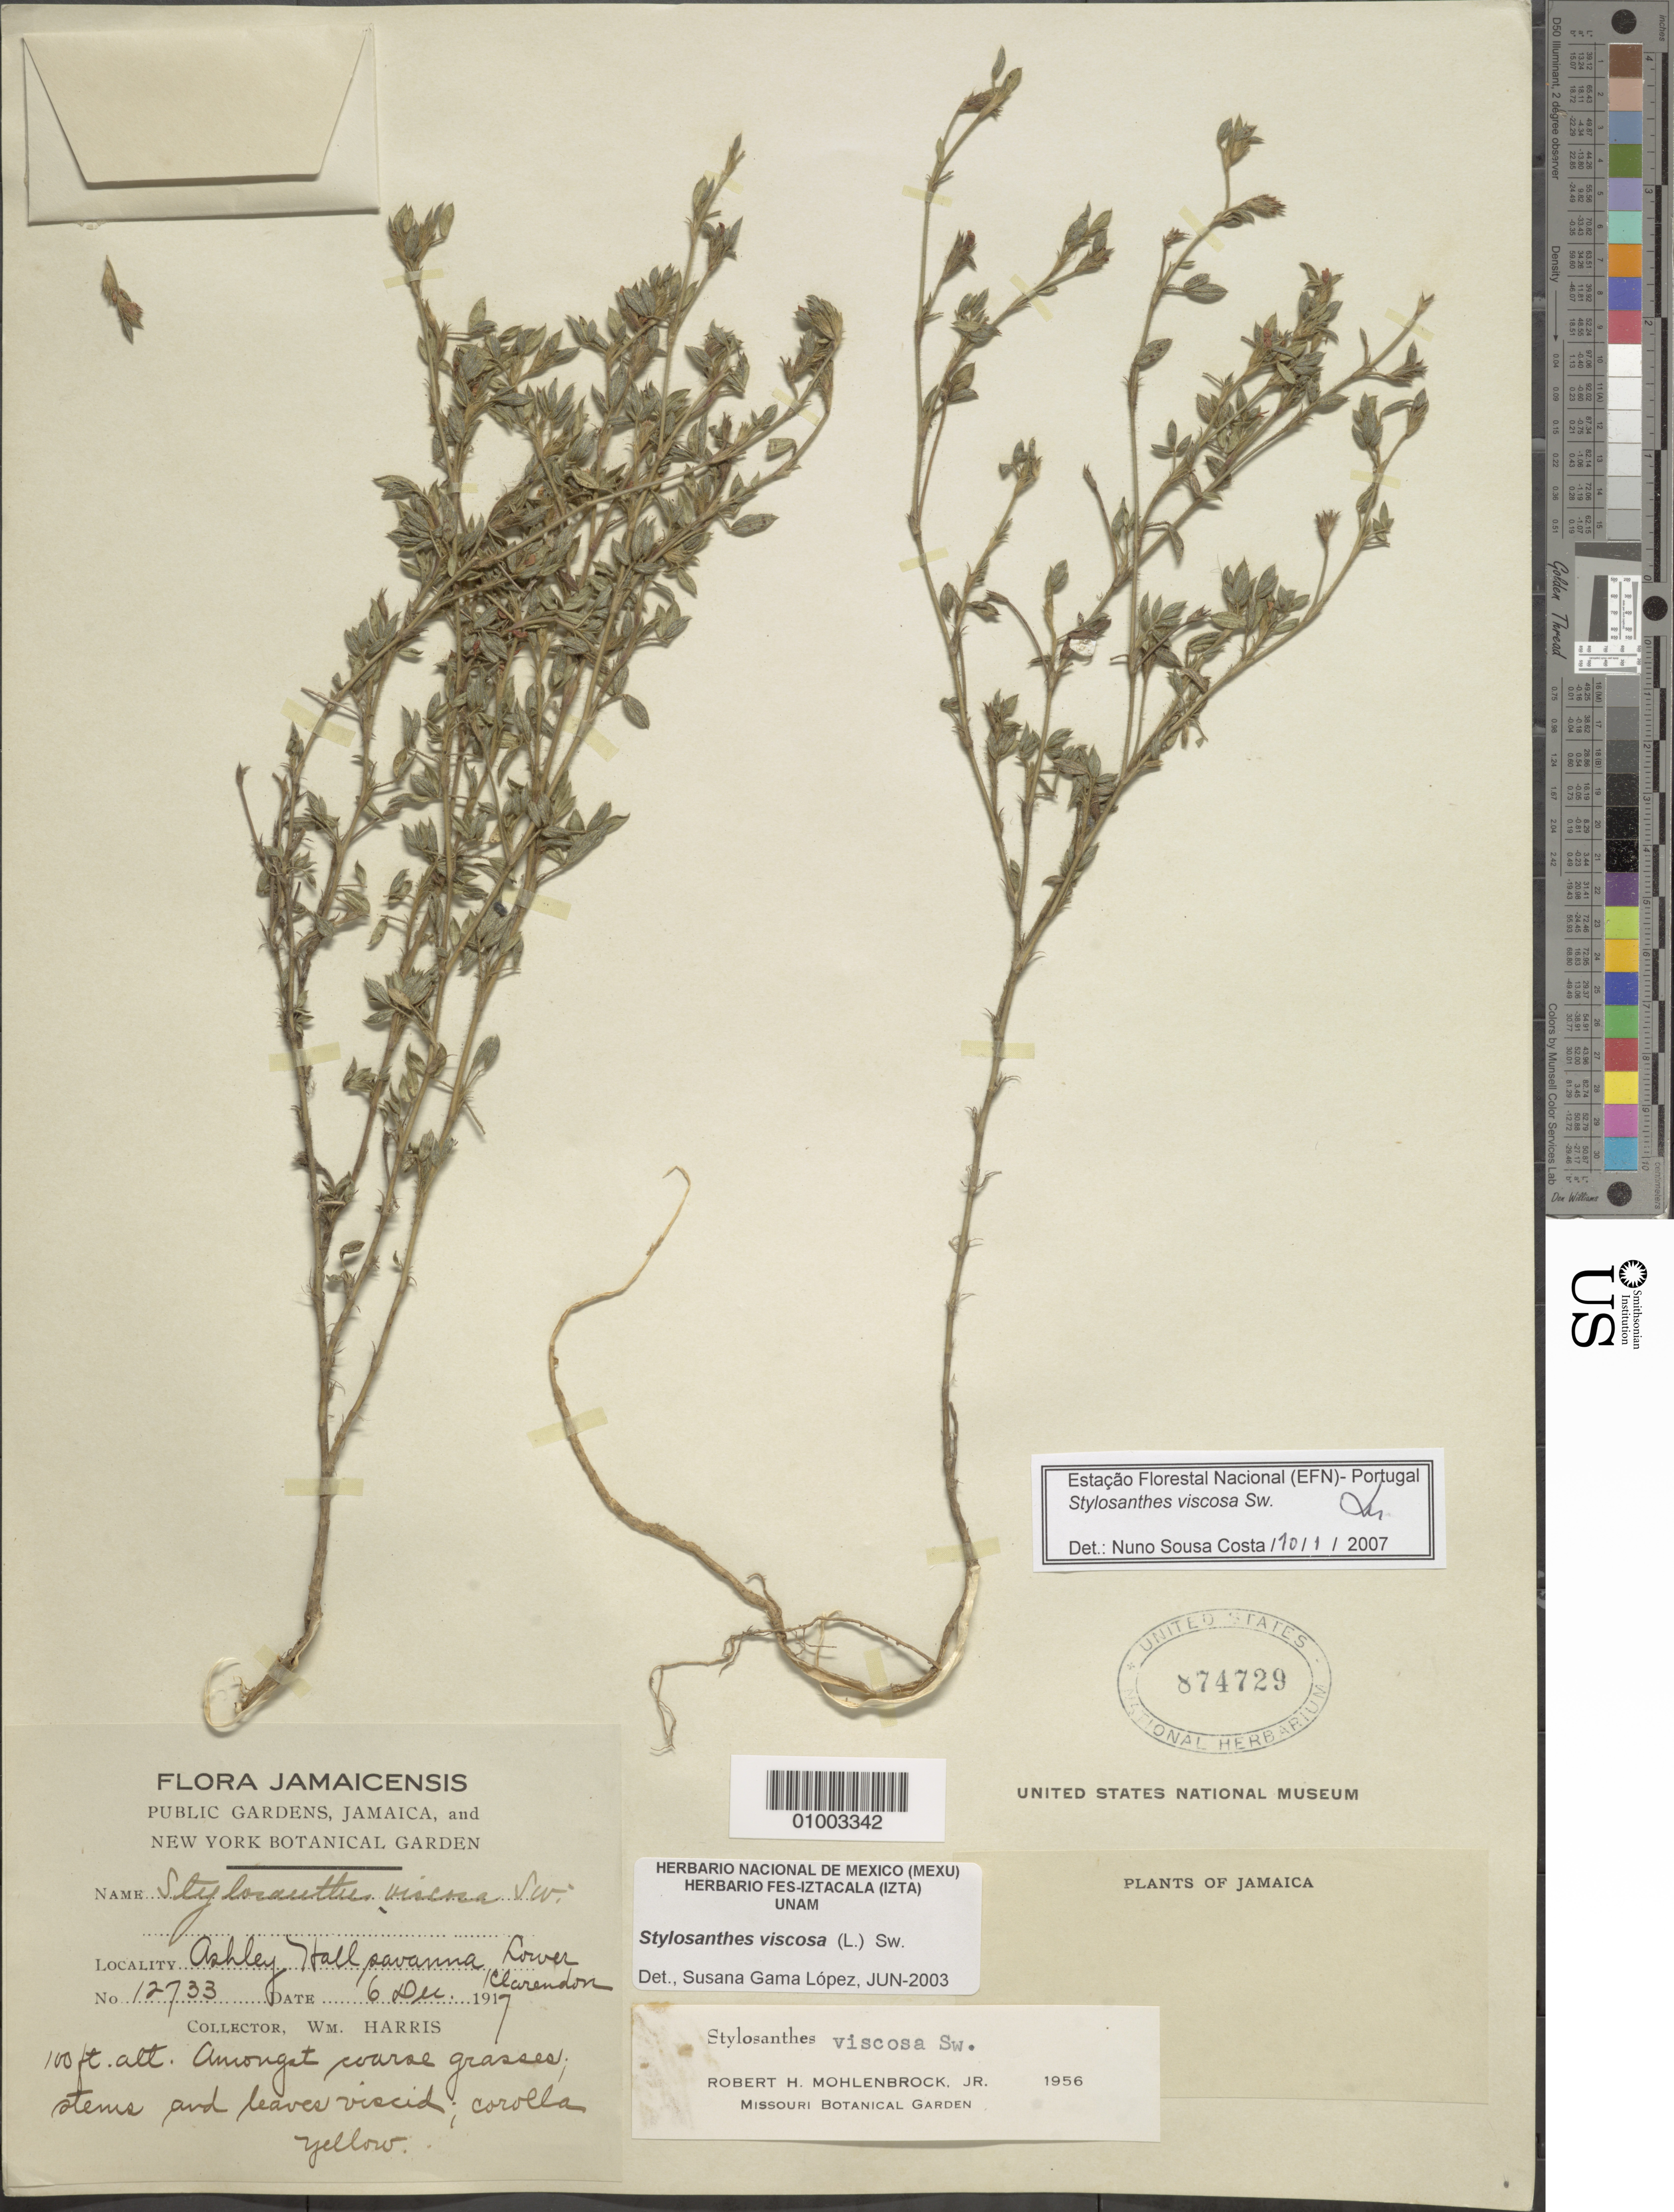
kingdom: Plantae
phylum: Tracheophyta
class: Magnoliopsida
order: Fabales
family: Fabaceae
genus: Stylosanthes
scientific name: Stylosanthes viscosa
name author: Sw.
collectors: W. H. Harris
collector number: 12733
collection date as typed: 06 Dec 1917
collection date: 1917-12-06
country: Jamaica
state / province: Clarendon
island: Jamaica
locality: Lower Clarendon, Savanna, Ashley Hall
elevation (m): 30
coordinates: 0 N, 0 E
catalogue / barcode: US 874729